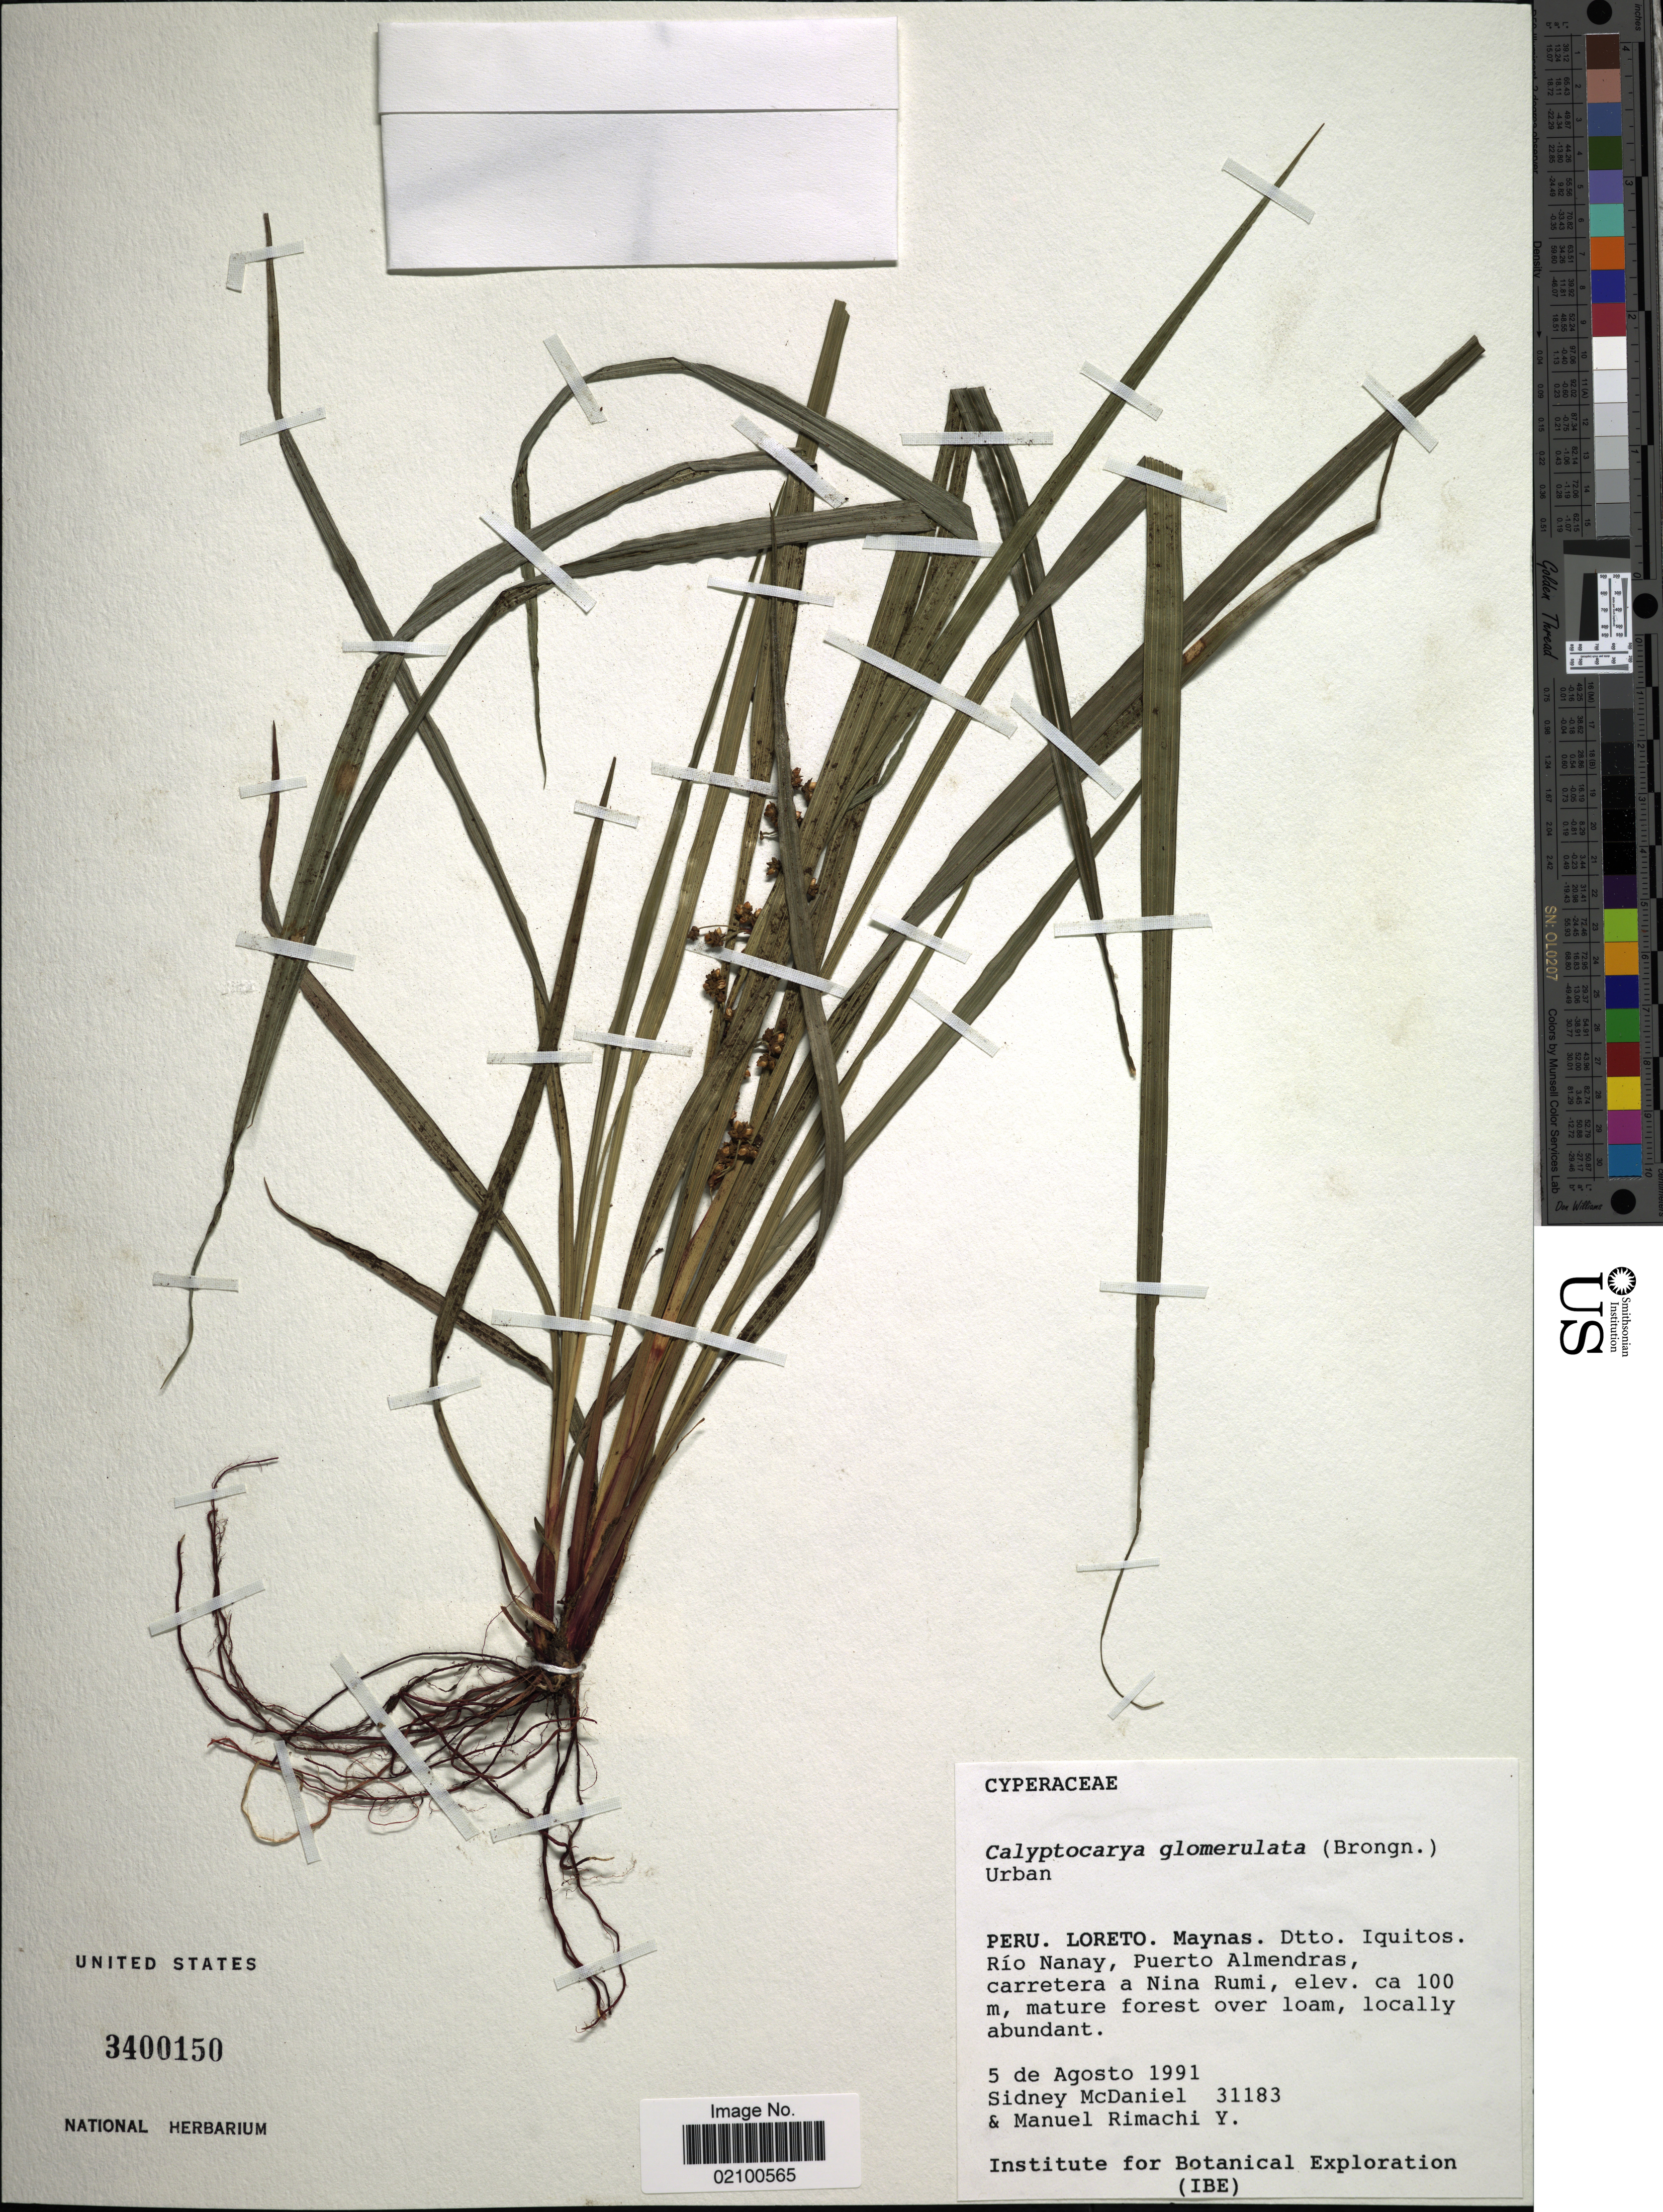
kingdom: Plantae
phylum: Tracheophyta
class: Liliopsida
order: Poales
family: Cyperaceae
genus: Calyptrocarya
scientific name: Calyptrocarya glomerulata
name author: (Brongn.) Urb.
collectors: S. McDaniel & M. Rimachi Y.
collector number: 31183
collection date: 1991-08-05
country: Peru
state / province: Loreto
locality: Loreto. Maynas. Dtto. Iquitos. Rio Nanay, Puerto Almendras, carretera a Nina Rumi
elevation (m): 100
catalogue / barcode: US 3400150